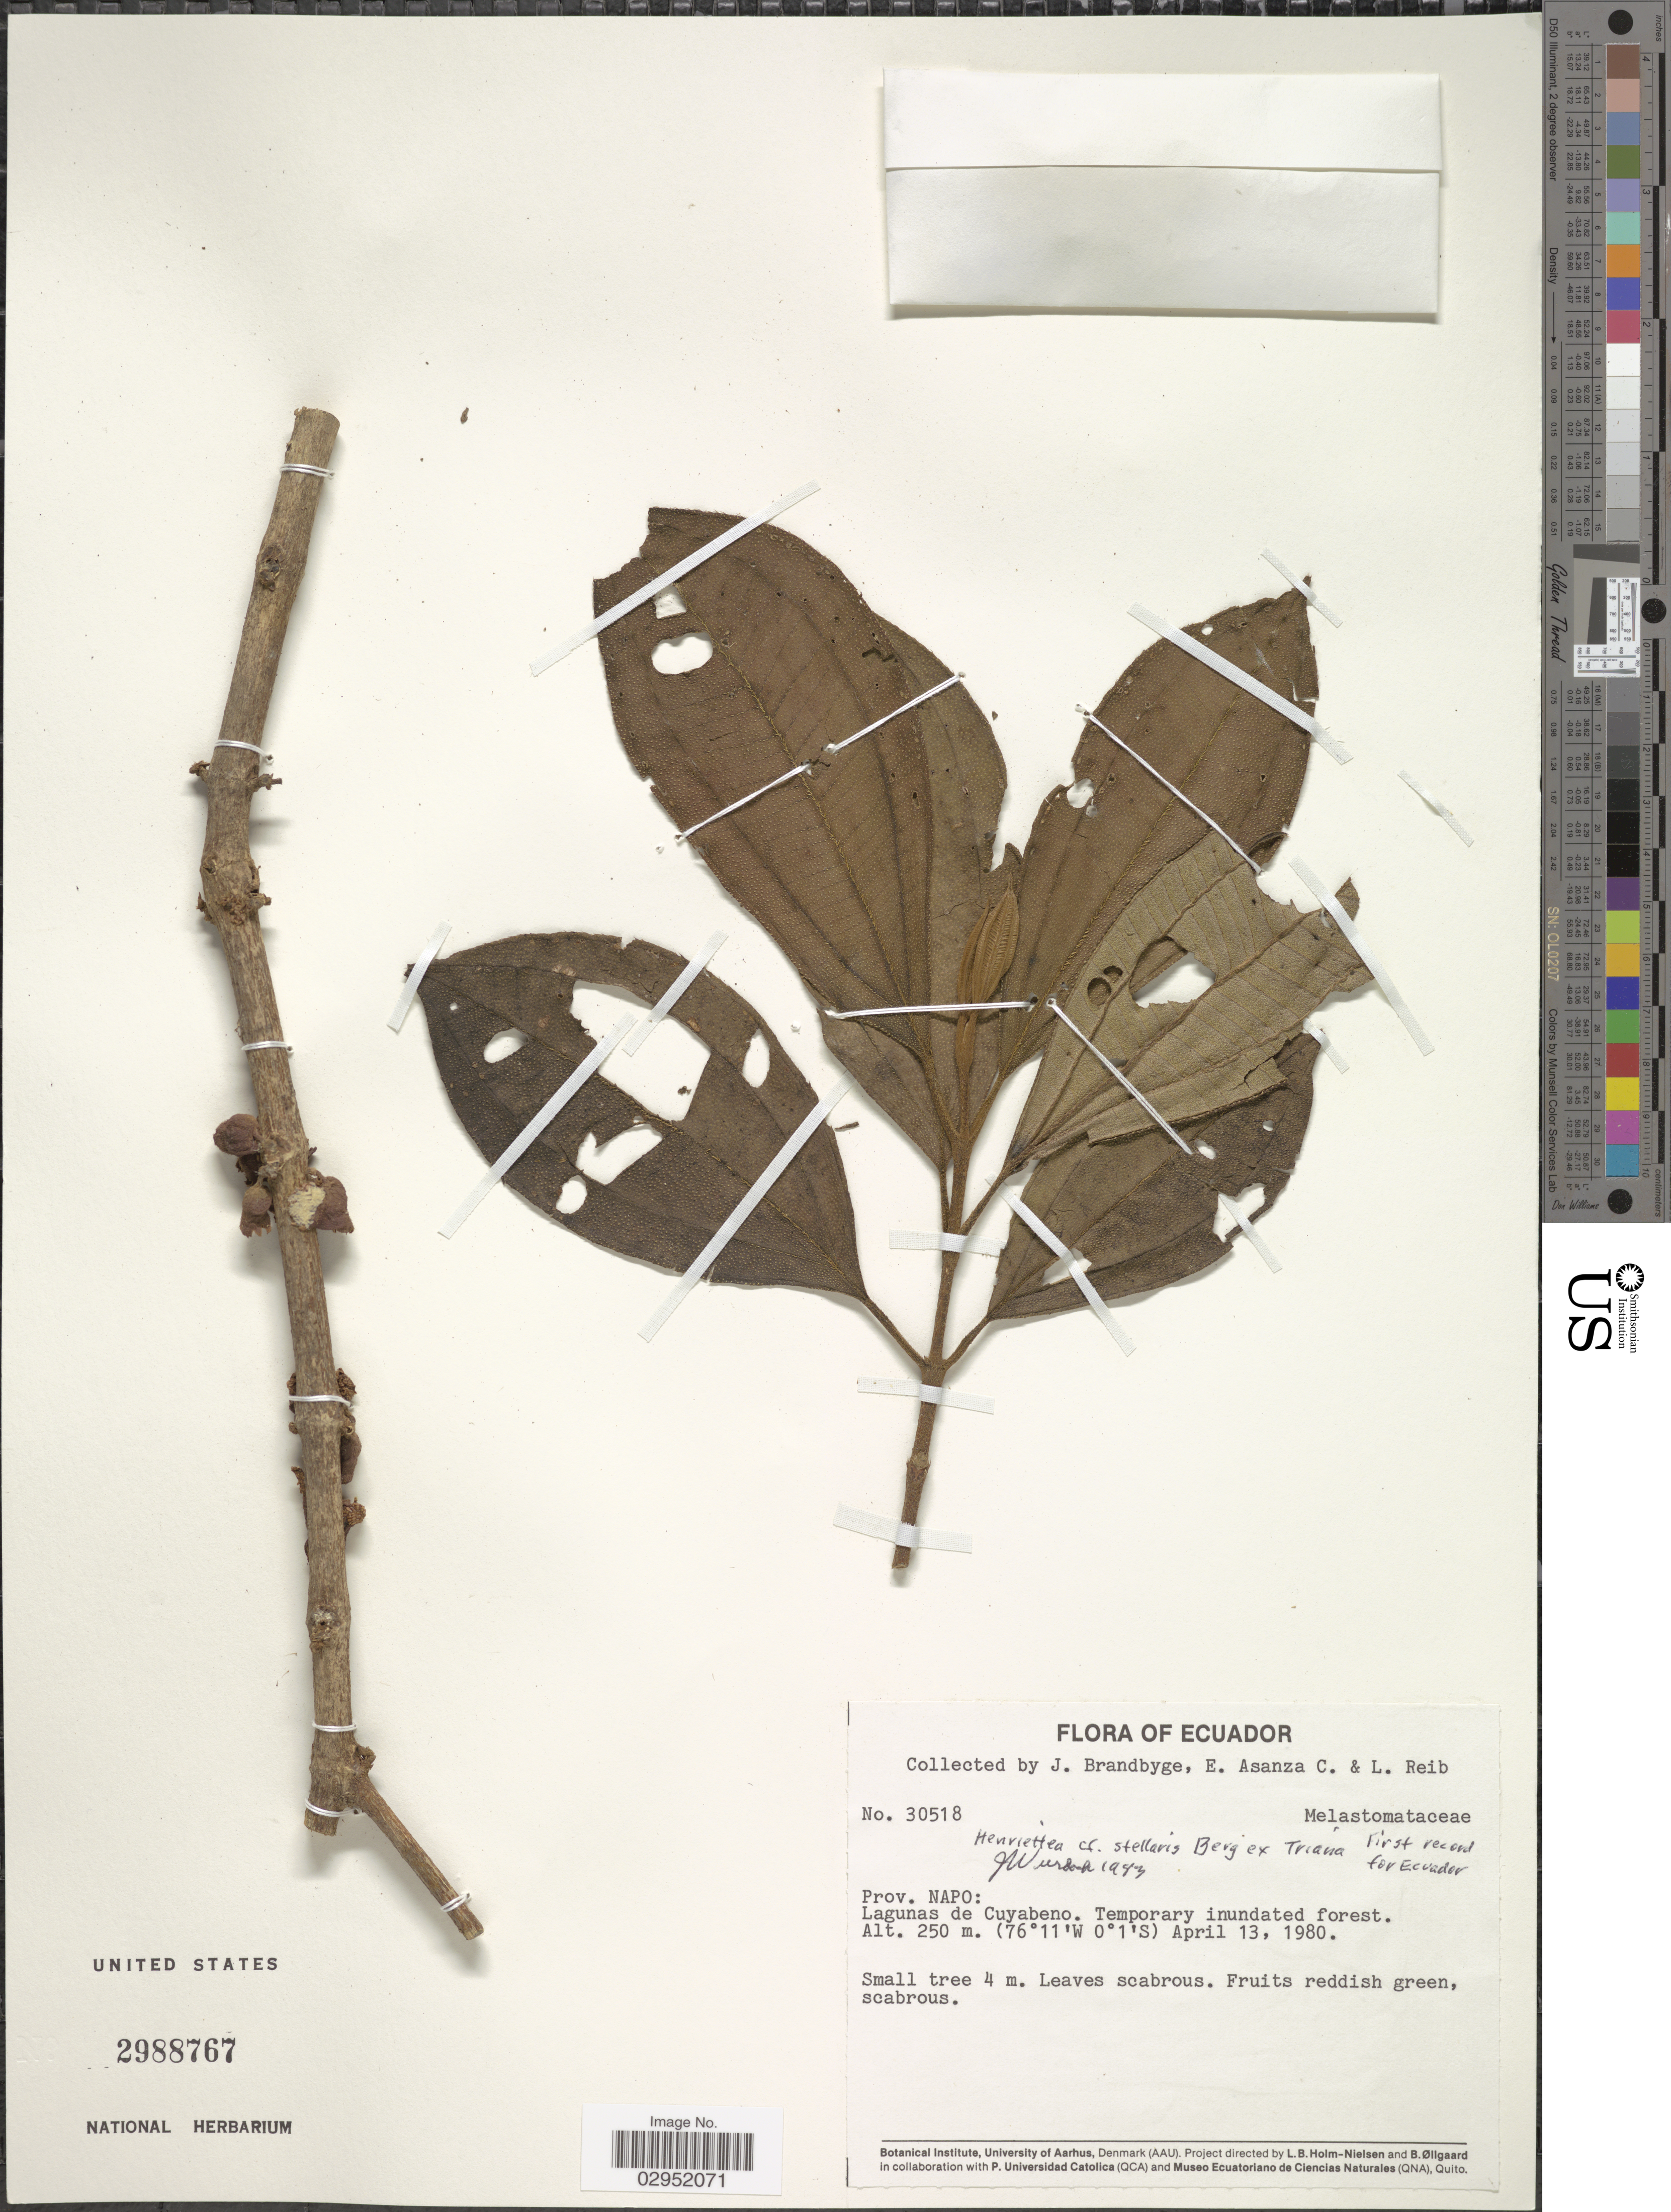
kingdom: Plantae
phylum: Tracheophyta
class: Magnoliopsida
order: Myrtales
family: Melastomataceae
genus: Henriettea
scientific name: Henriettea stellaris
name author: O. Berg ex Triana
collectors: J. Brandbyge, E. Asanza C. & L. Reib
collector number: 30518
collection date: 1980-04-13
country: Ecuador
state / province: Napo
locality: Lagunas de Cuyabeno.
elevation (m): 250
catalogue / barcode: US 2988767